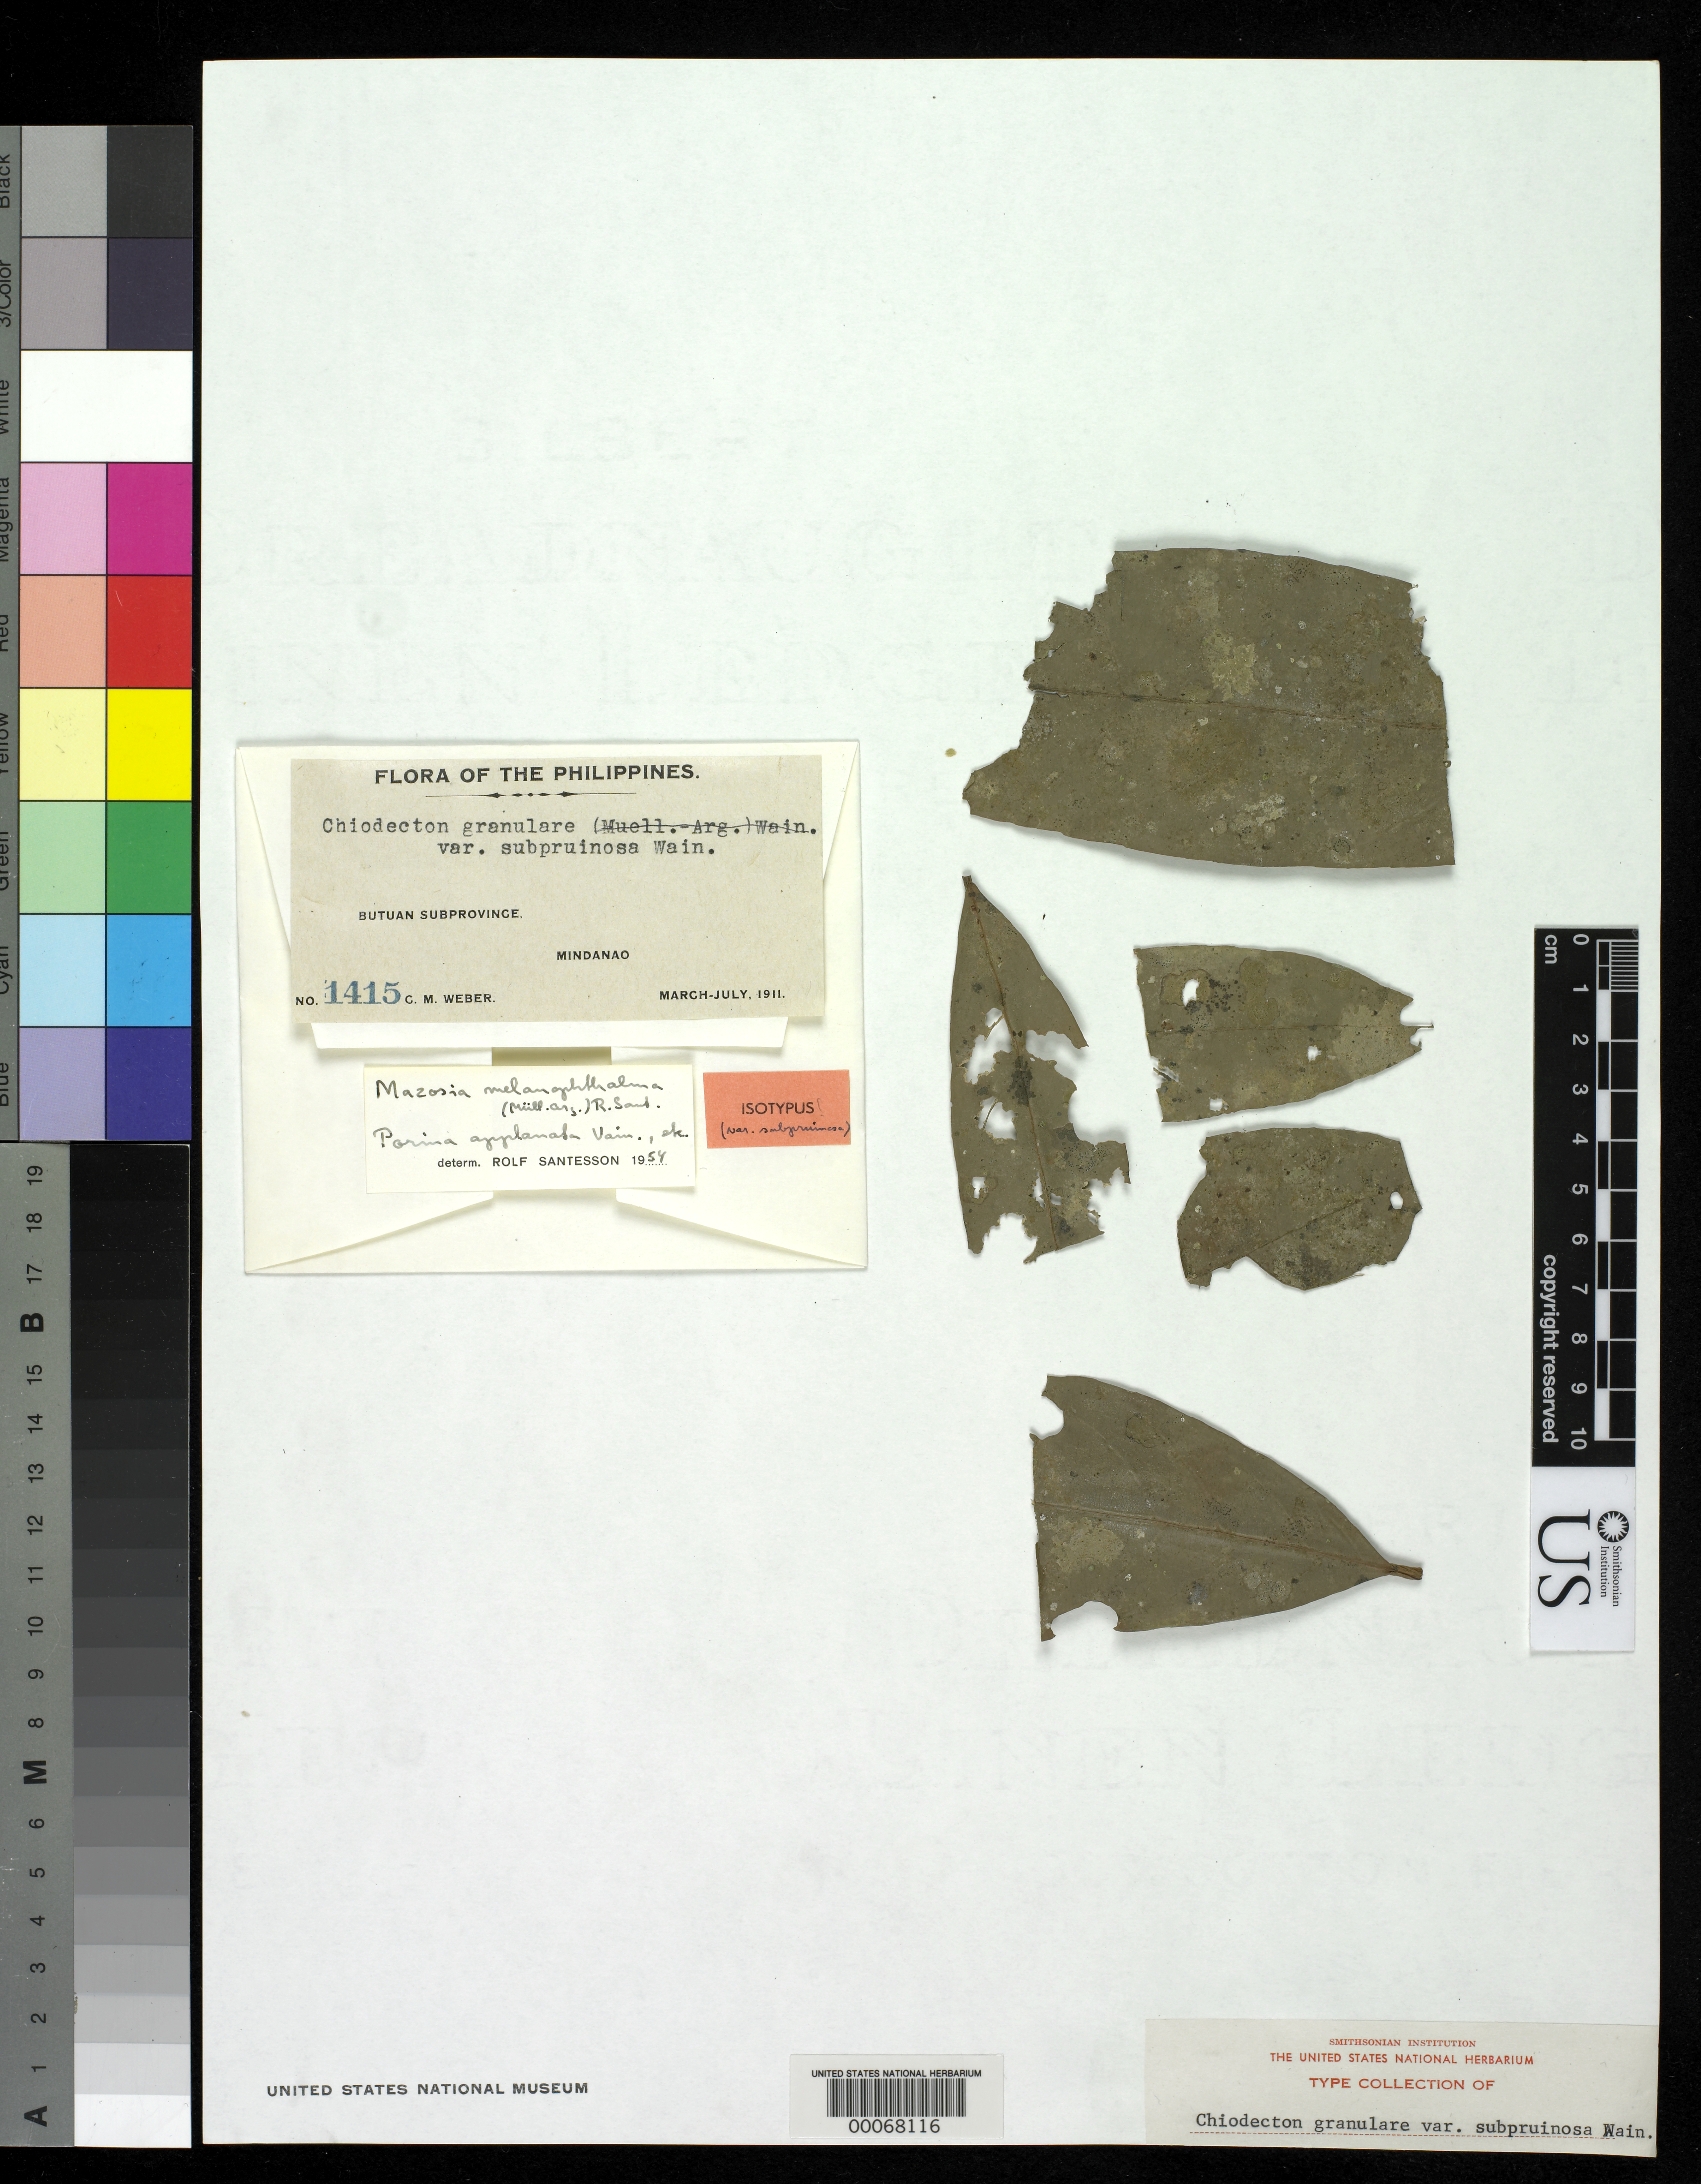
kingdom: Fungi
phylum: Ascomycota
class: Arthoniomycetes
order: Arthoniales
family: Roccellaceae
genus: Chiodecton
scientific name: Chiodecton granulare var. subpruinosa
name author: Vain.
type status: Isotype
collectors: C. M. Weber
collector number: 1415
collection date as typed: Mar 1911 to -- Jul 1911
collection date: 1911-03/1911-07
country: Philippines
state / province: Caraga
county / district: Agusan del Norte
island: Mindanao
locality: Butuan.